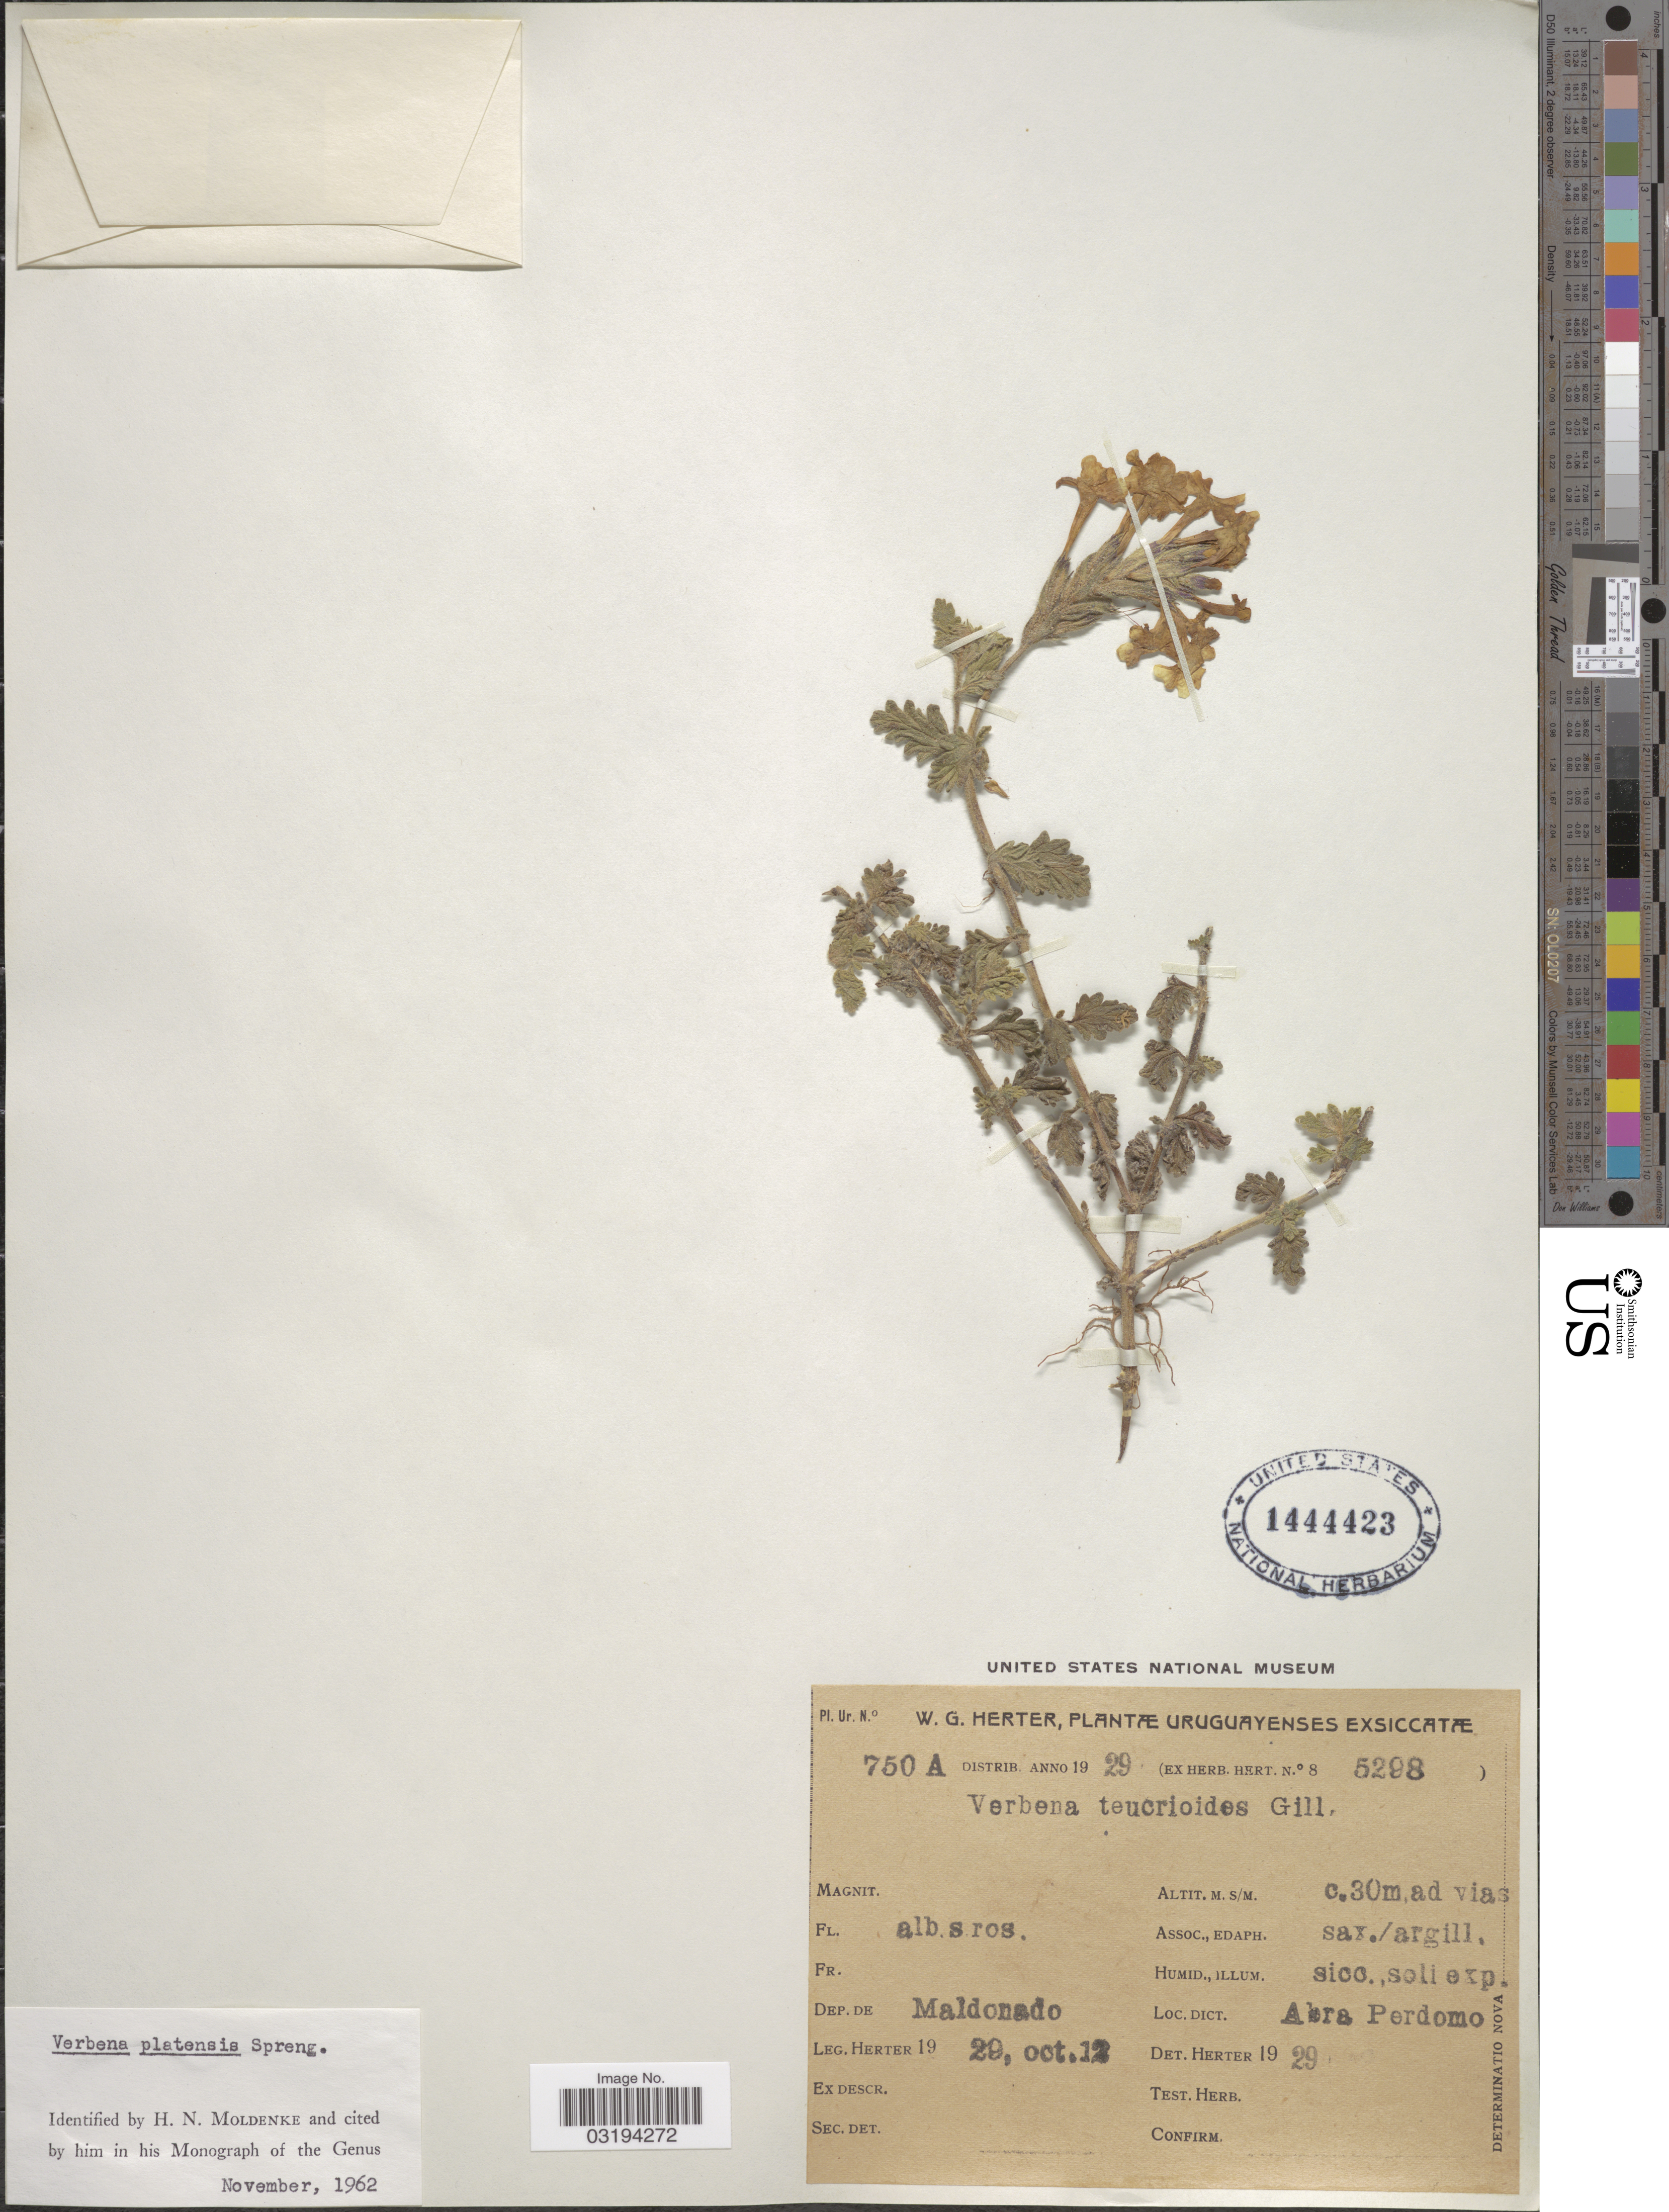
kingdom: Plantae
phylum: Tracheophyta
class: Magnoliopsida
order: Lamiales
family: Verbenaceae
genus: Verbena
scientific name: Verbena platensis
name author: Spreng.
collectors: W. G. Herter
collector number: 750A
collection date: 1929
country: Uruguay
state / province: Maldonado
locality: Dep. de Maldonado. Dict. Abra Perdomo.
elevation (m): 30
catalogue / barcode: US 1444423